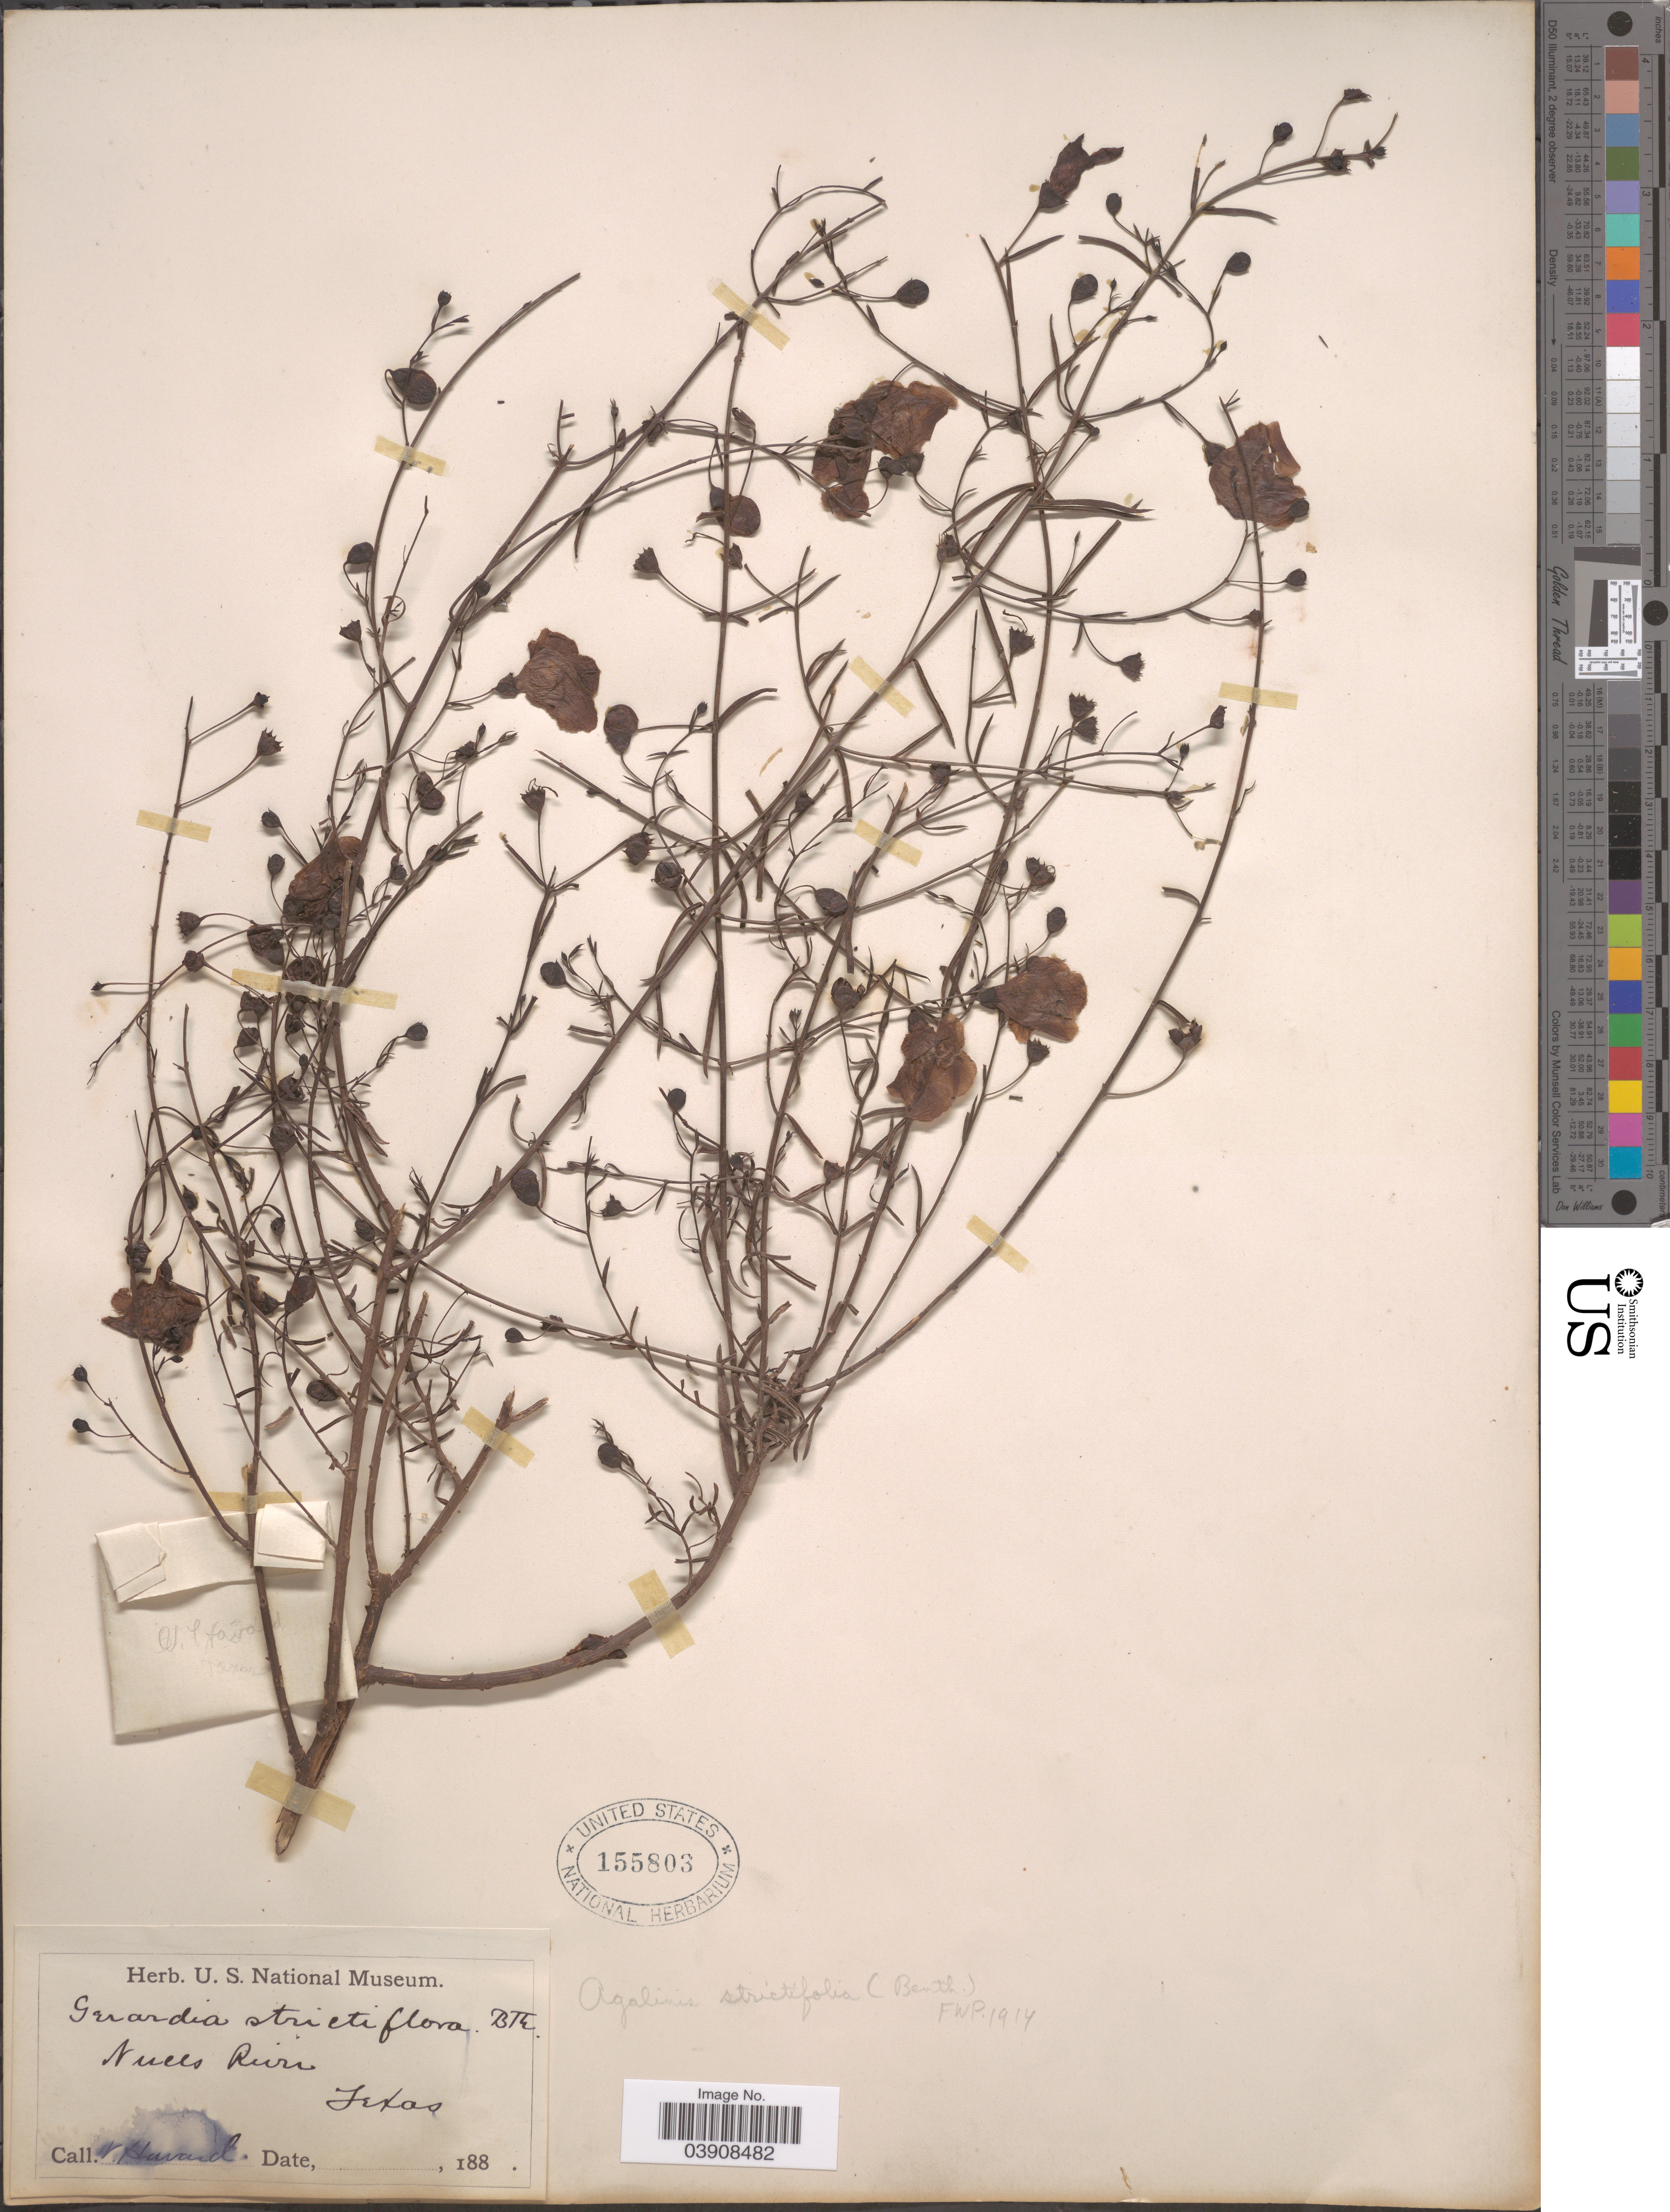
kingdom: Plantae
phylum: Tracheophyta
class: Magnoliopsida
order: Lamiales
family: Orobanchaceae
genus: Agalinis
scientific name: Agalinis strictifolia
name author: (Benth.) Pennell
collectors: V. Havard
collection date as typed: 188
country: United States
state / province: Texas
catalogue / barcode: US 155803